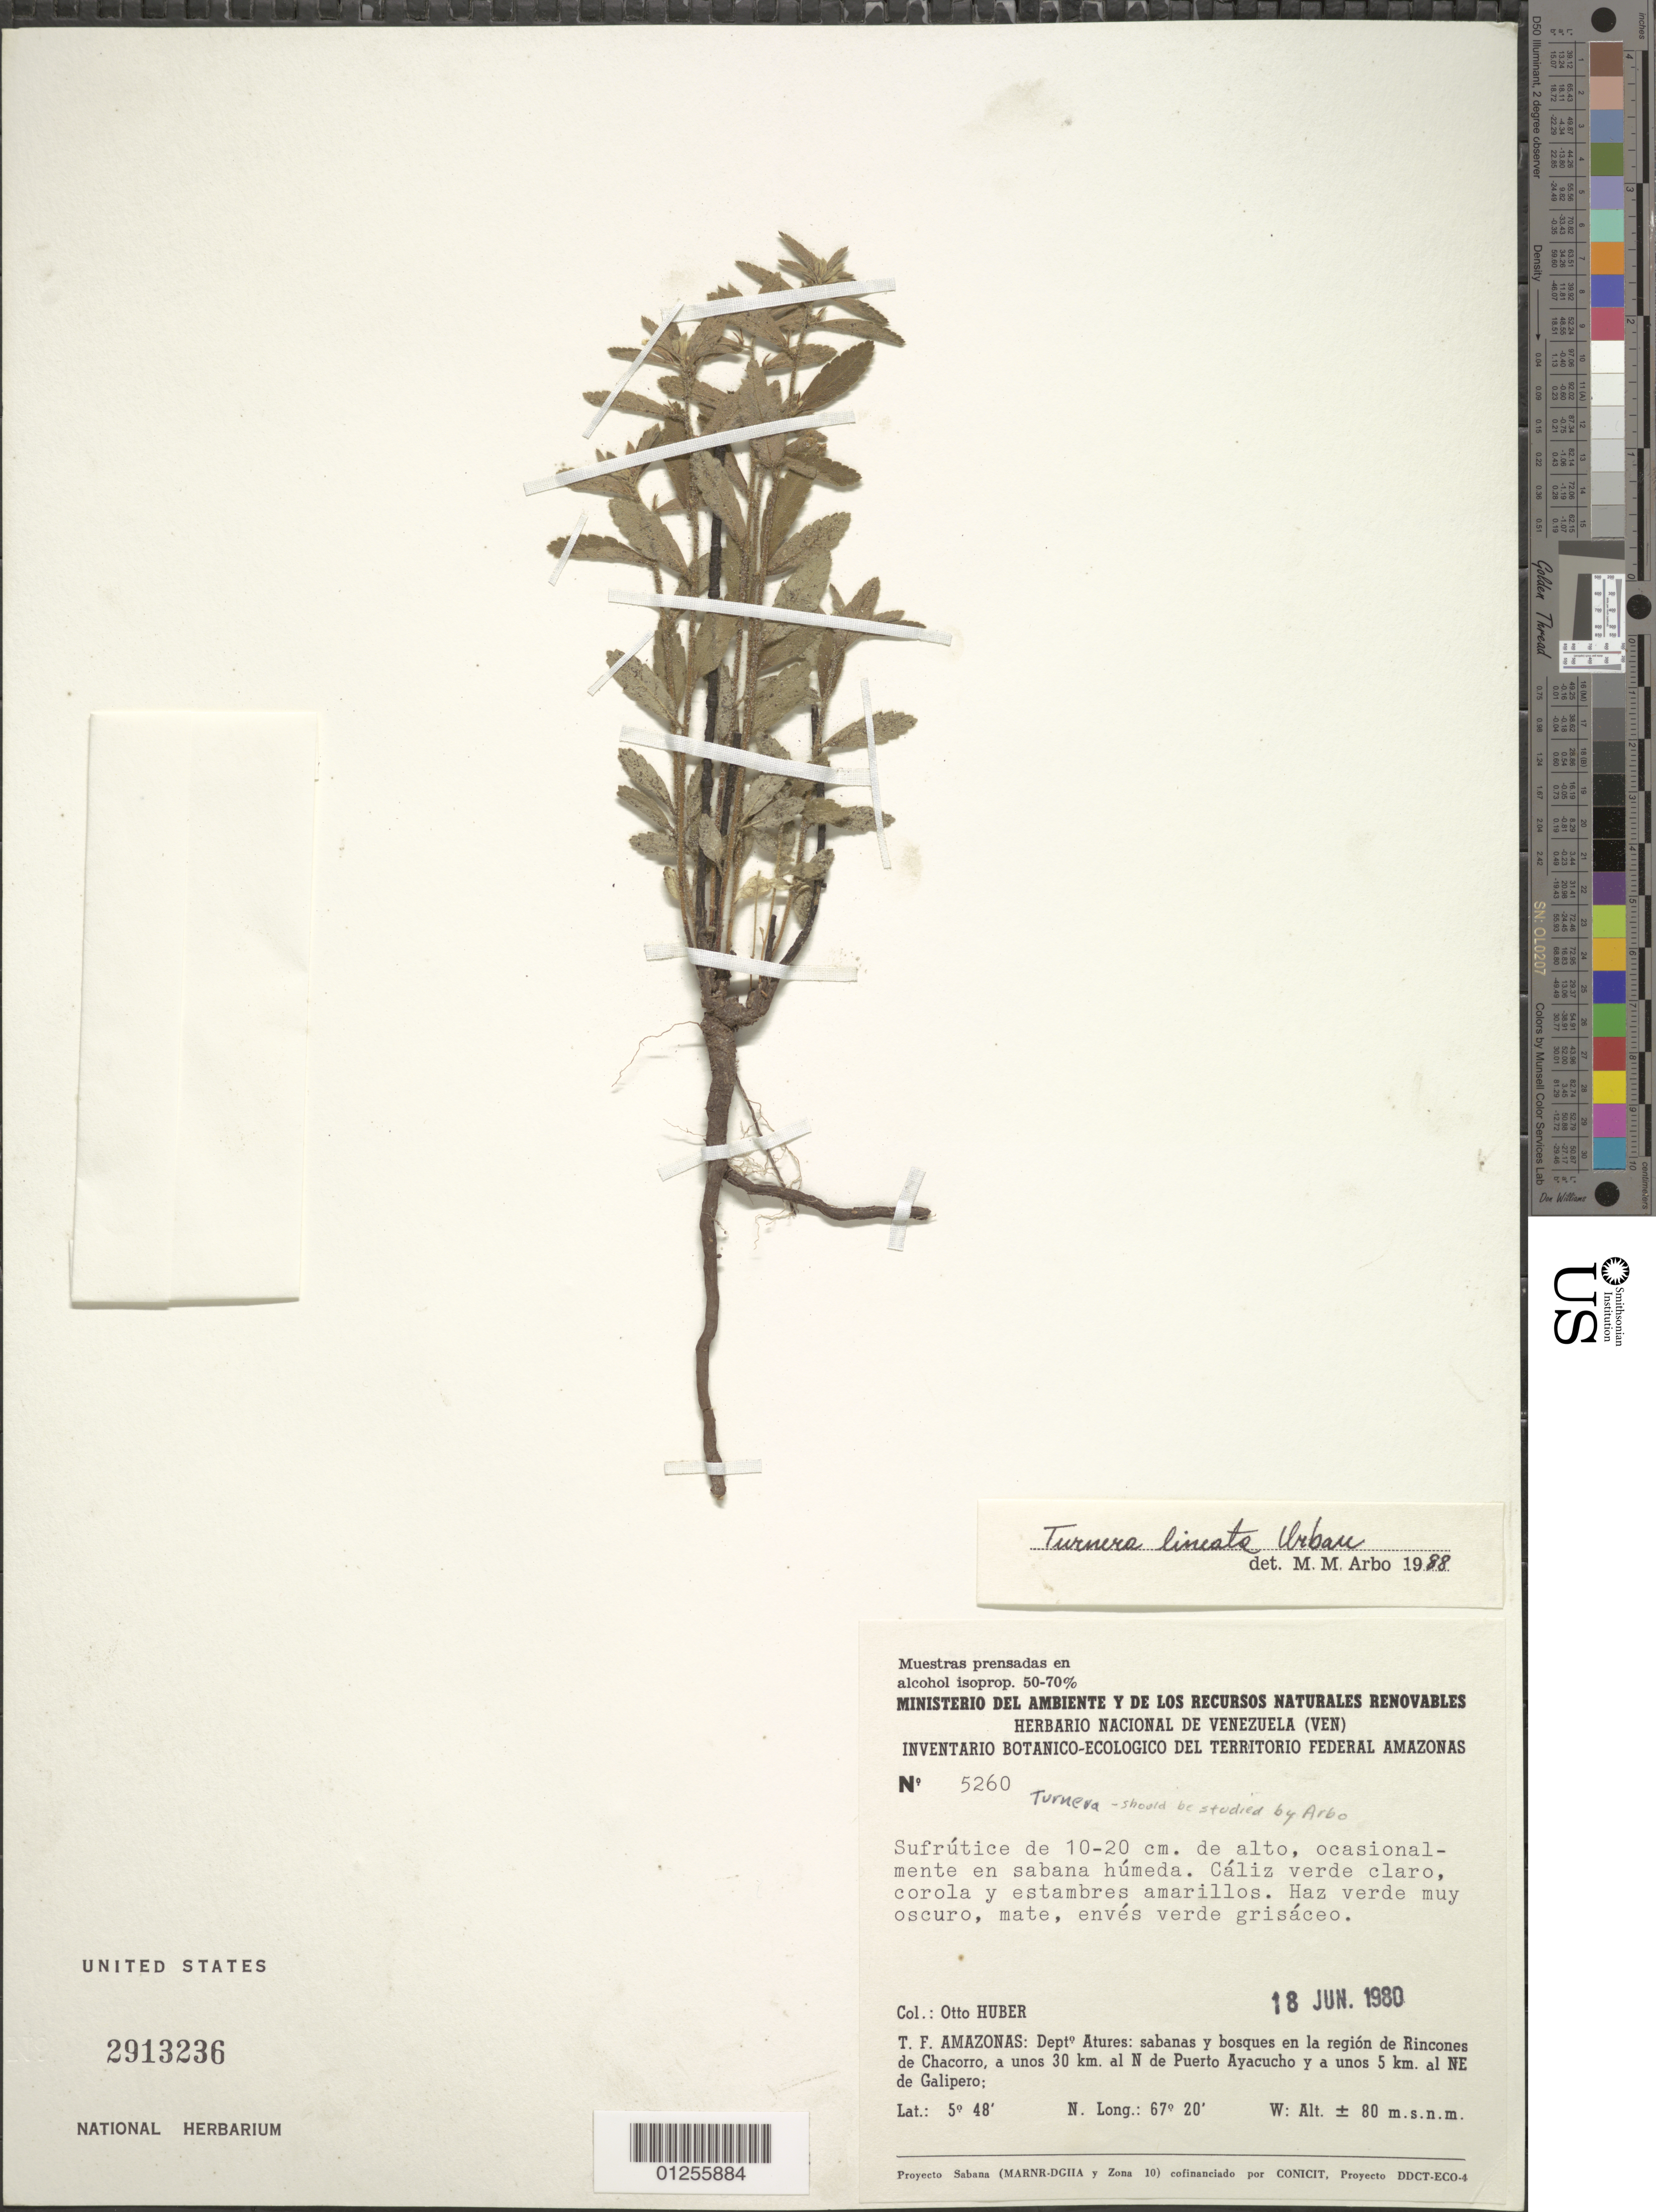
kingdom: Plantae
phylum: Tracheophyta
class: Magnoliopsida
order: Malpighiales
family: Turneraceae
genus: Turnera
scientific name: Turnera lineata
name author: Urb.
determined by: Arbo, M. M.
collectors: O. Huber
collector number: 5260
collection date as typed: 18 Jun 1980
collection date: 1980-06-18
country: Venezuela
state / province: Amazonas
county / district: Atures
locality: Rincones de Chacorro, la region de; a unos 30 km al N de Puerto Ayacucho y a unos 5 km al NE de Galipero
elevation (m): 80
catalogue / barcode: US 2913236